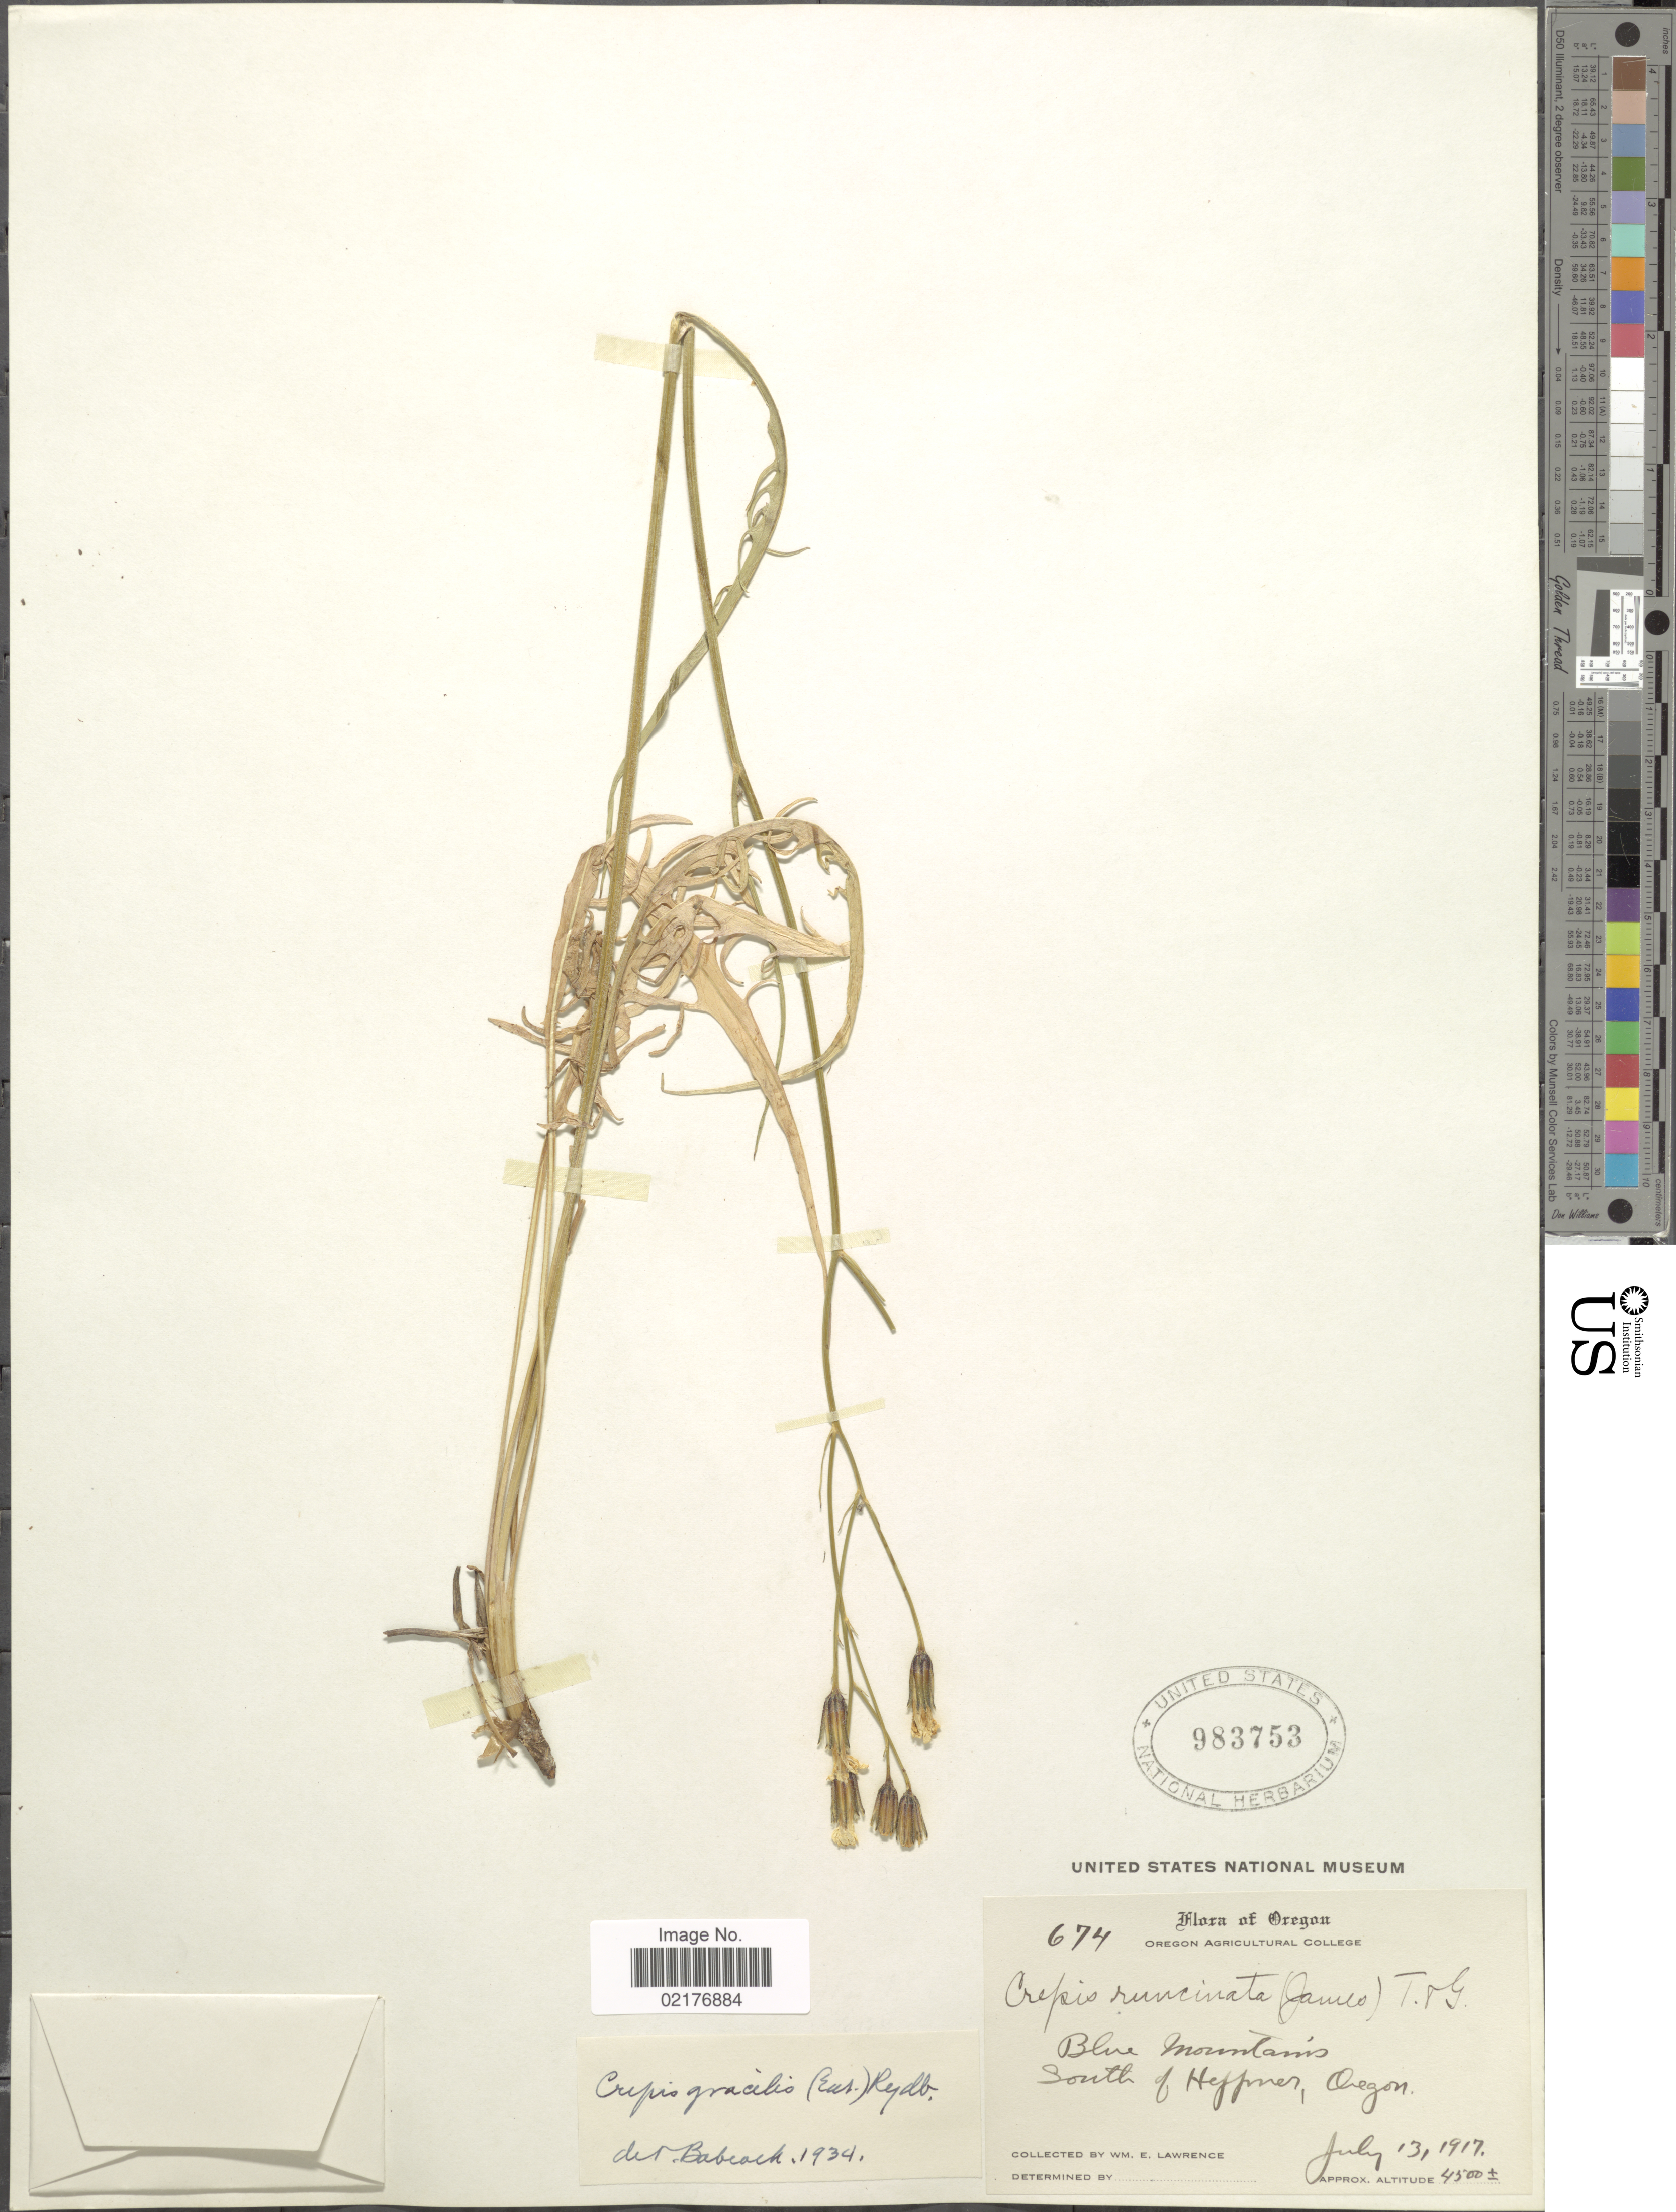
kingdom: Plantae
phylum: Tracheophyta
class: Magnoliopsida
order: Asterales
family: Asteraceae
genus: Crepis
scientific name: Crepis atribarba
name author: A. Heller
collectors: W. Lawrence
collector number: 674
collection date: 1917-07-13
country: United States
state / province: Oregon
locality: Blue Mountains, South of Heffner, Oregon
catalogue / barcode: US 983753